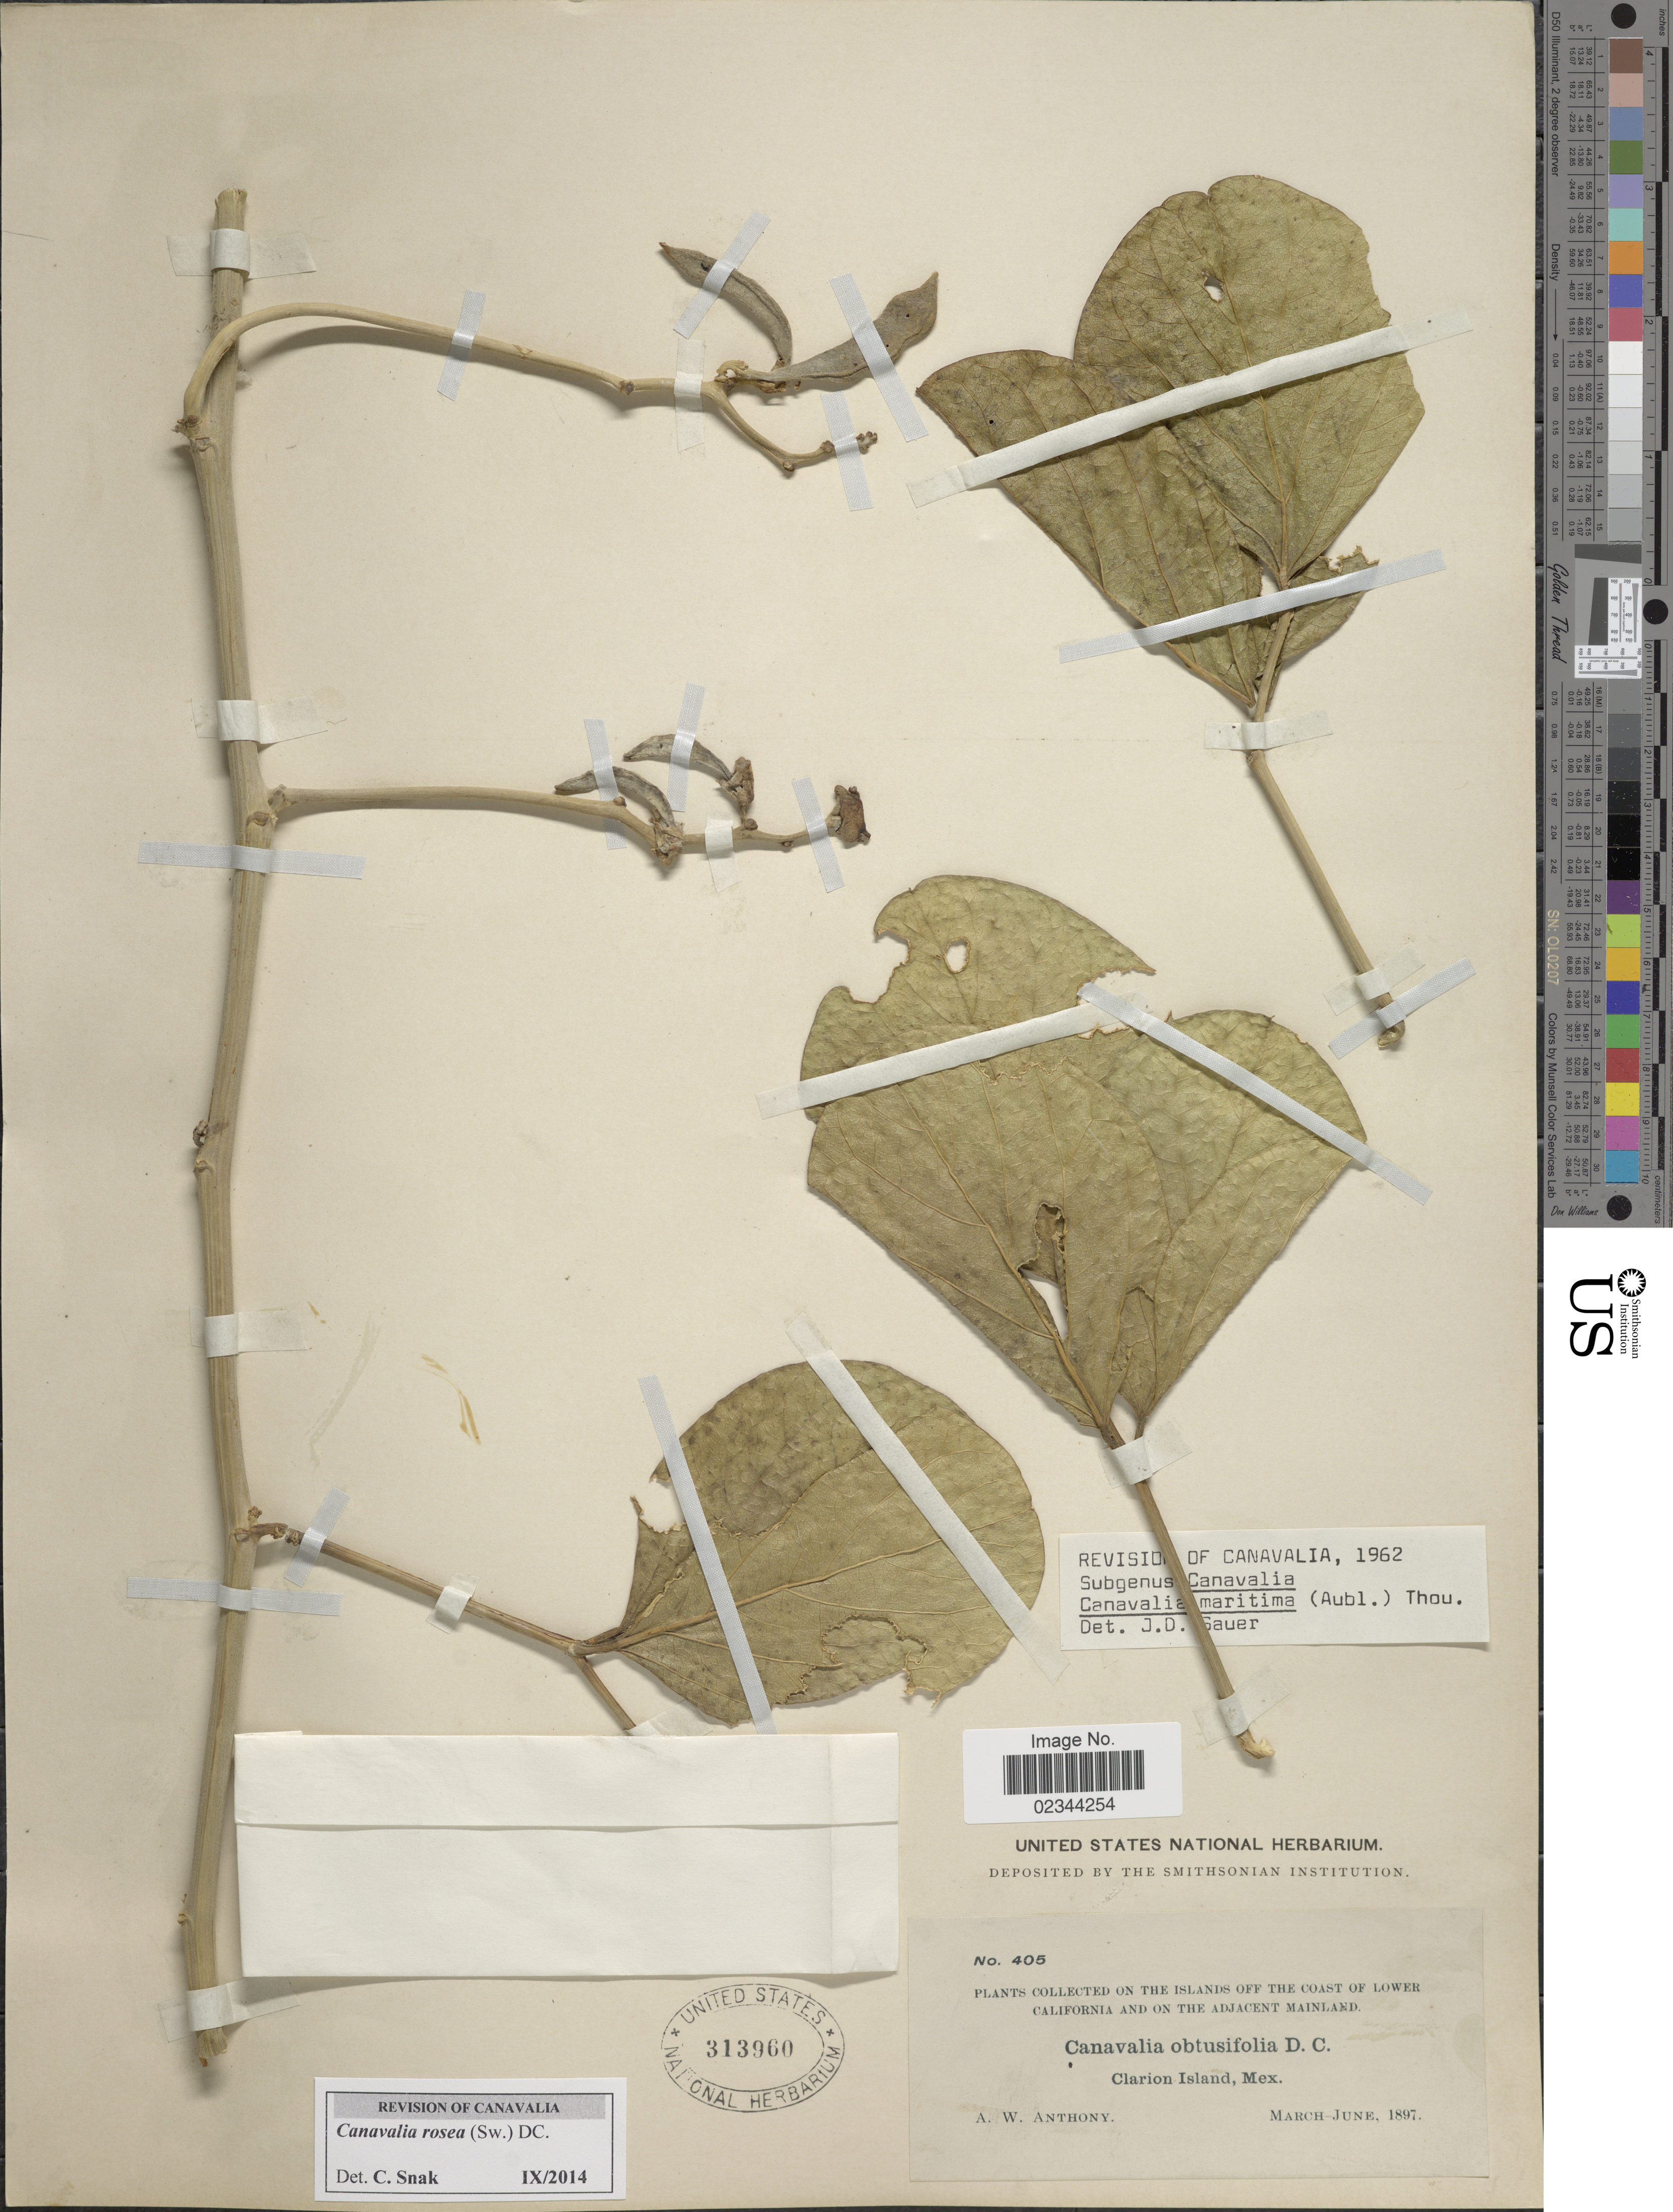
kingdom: Plantae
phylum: Tracheophyta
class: Magnoliopsida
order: Fabales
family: Fabaceae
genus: Canavalia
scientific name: Canavalia rosea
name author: (Sw.) DC.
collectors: A. W. Anthony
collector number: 405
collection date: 1897-03/1897-06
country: Mexico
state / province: Colima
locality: On the islands off the Coast of Lower California and on the Adjacent Mainland, Clarion Island.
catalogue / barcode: US 313960